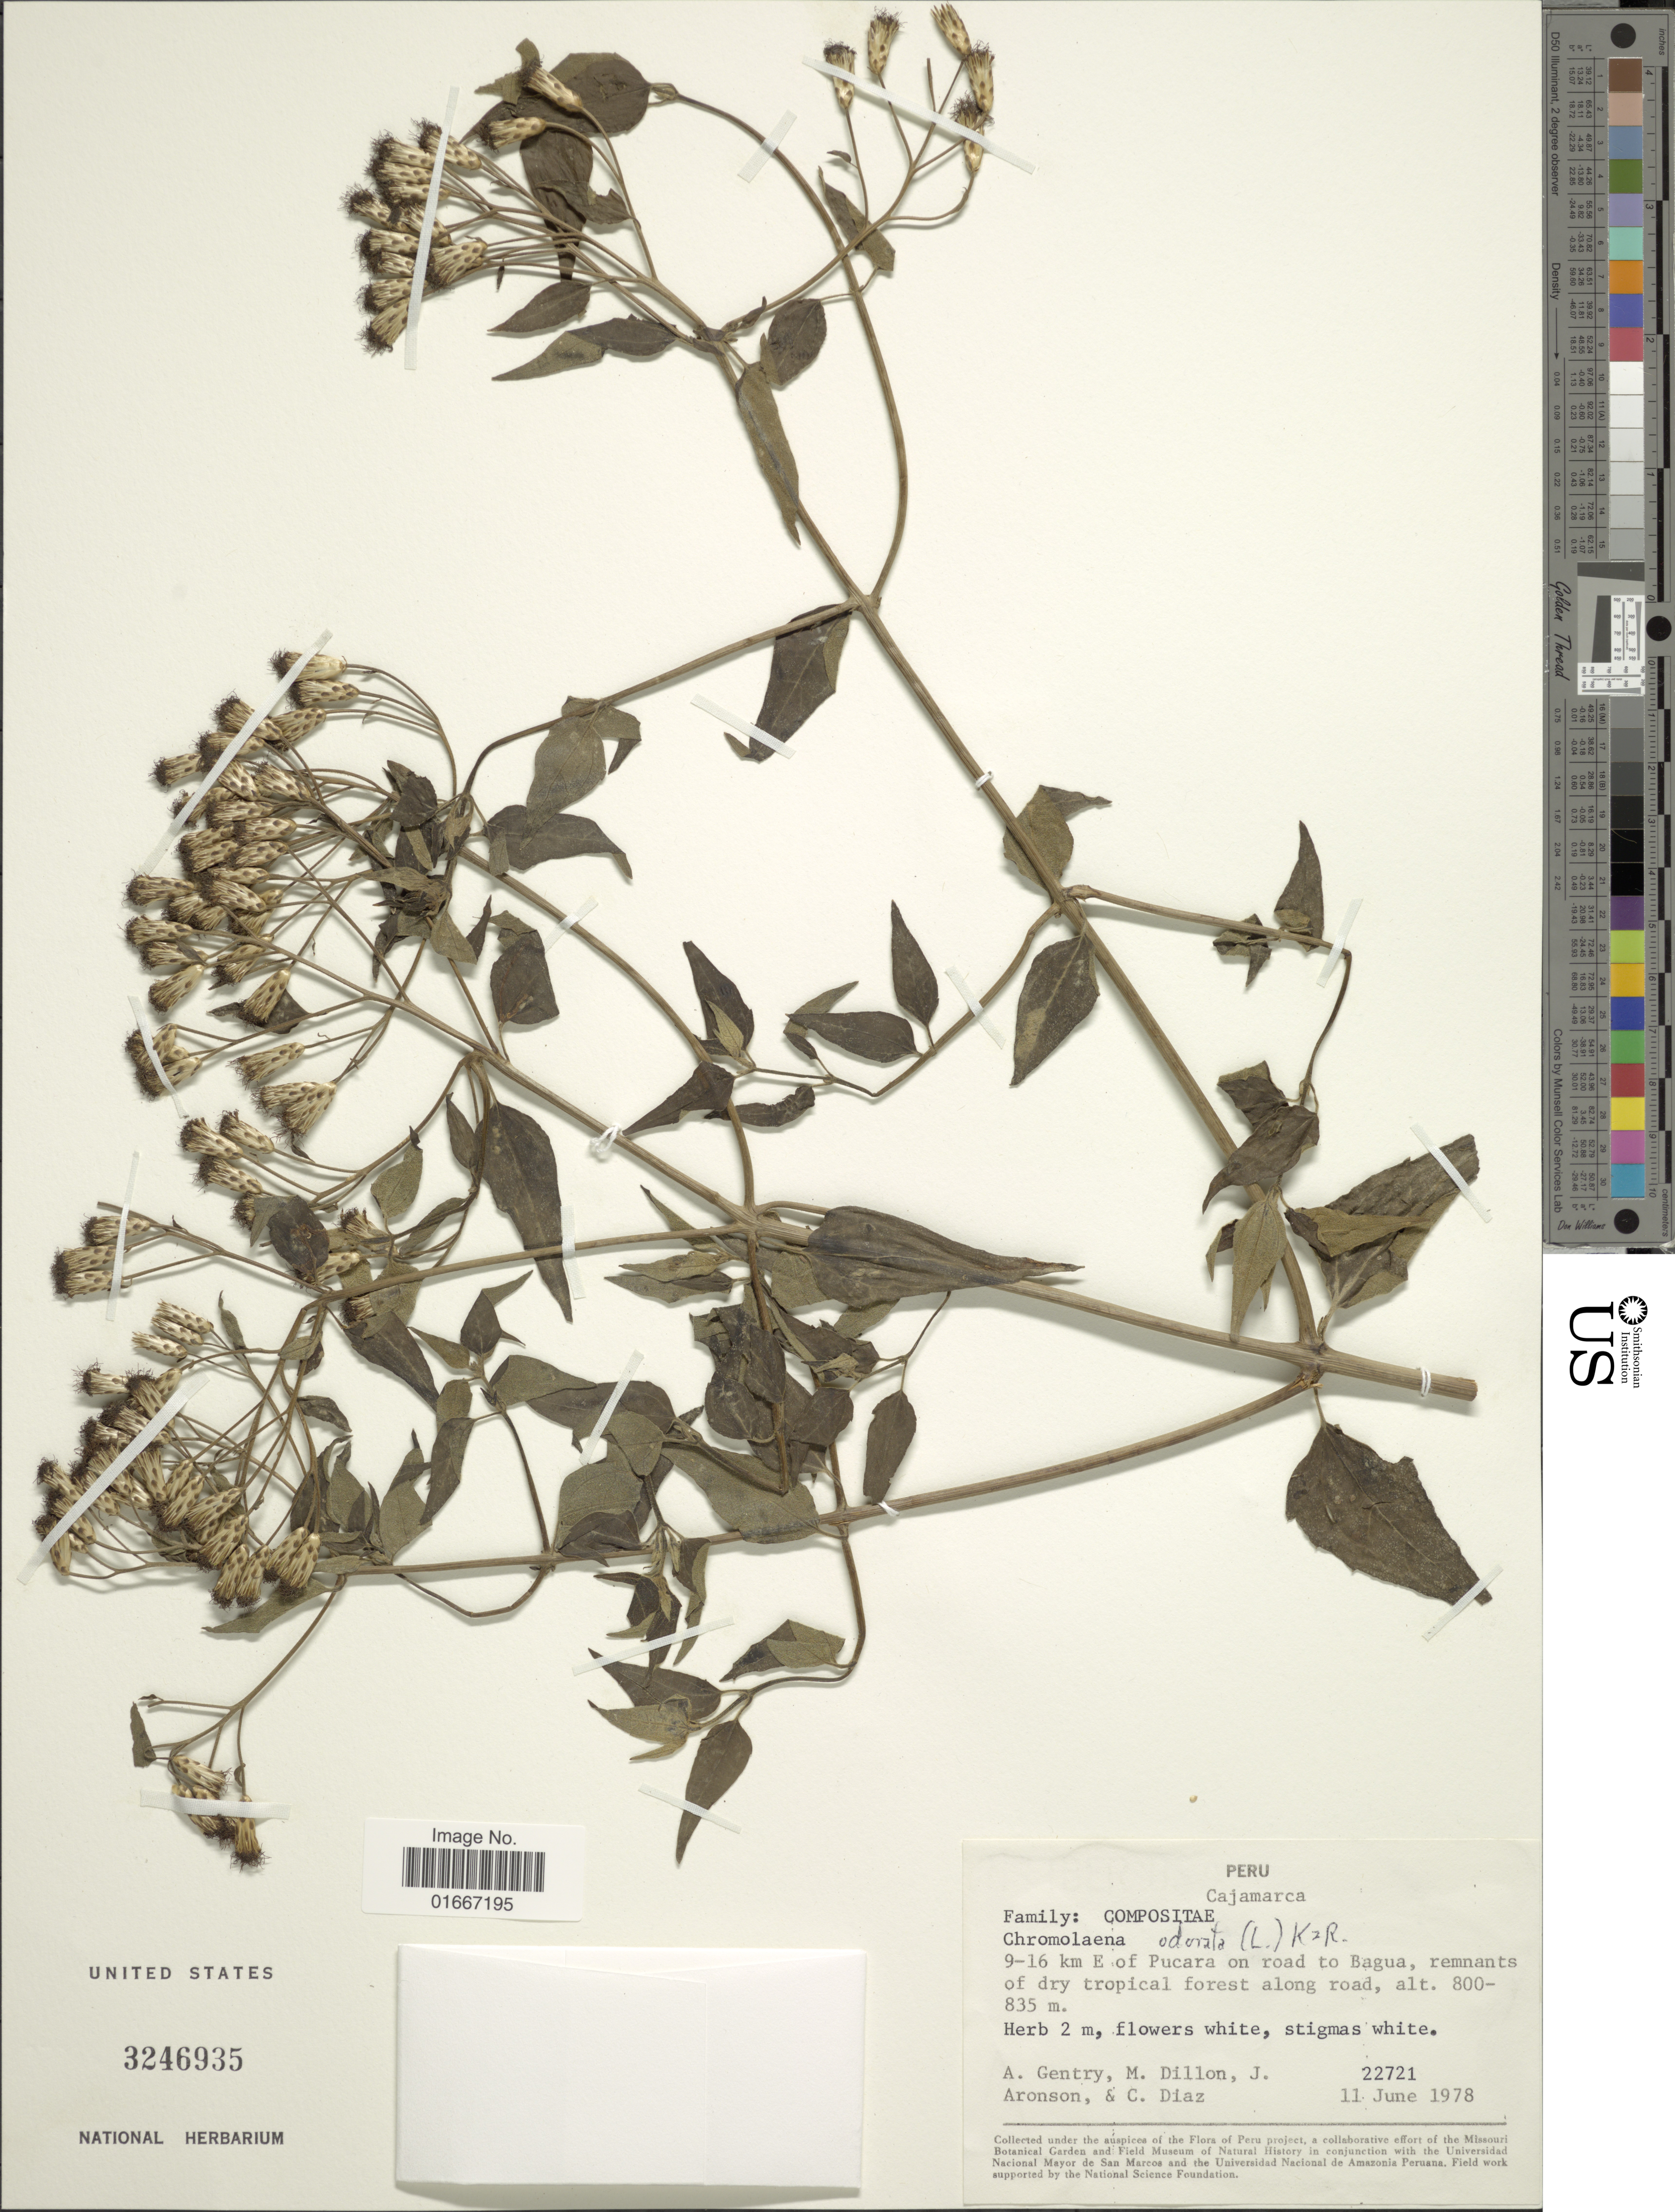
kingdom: Plantae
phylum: Tracheophyta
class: Magnoliopsida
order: Asterales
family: Asteraceae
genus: Chromolaena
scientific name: Chromolaena odorata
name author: (L.) R.M. King & H. Rob.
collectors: A. H. Gentry, M. O. Dillon, J. Aronson & C. Díaz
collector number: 22721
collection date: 1978-06-11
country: Peru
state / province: Cajamarca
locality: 9-16 km E of Pucara on road to Bagua, remnants of dry tropical forest along road.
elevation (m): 80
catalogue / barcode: US 3246935